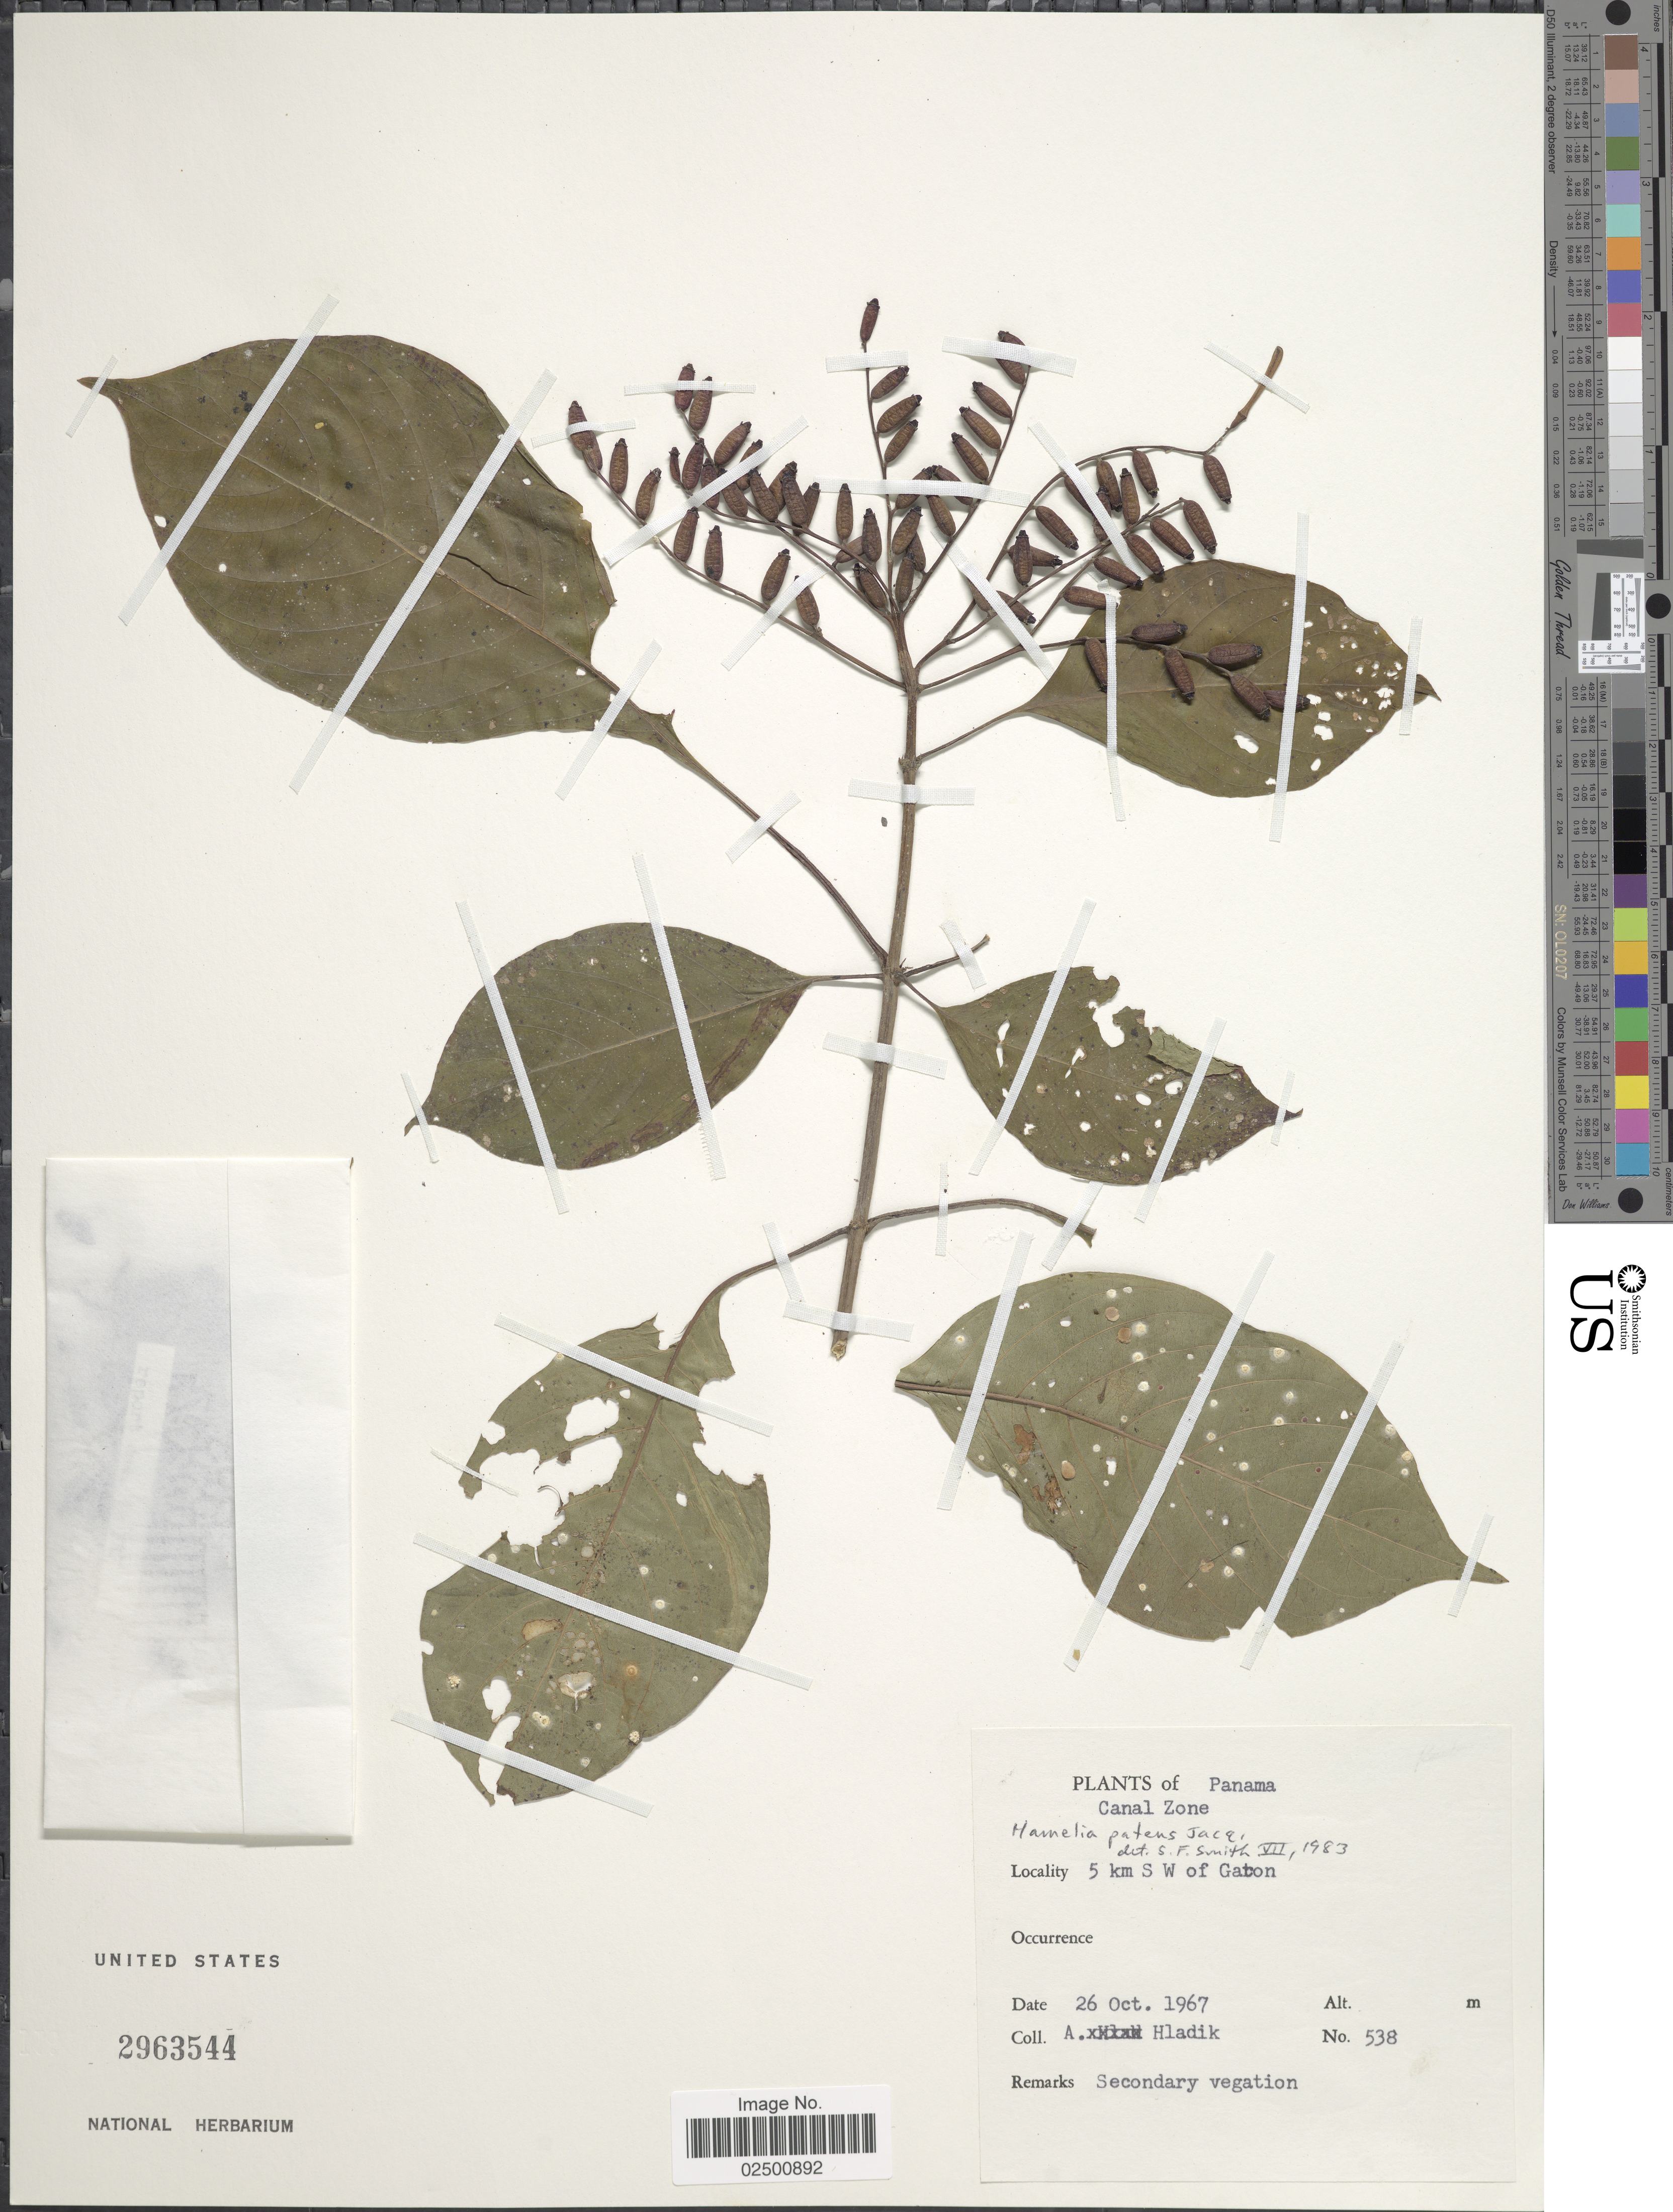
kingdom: Plantae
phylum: Tracheophyta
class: Magnoliopsida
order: Gentianales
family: Rubiaceae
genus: Hamelia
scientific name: Hamelia patens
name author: Jacq.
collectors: A. Hladik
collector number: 538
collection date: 1967-10-26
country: Panama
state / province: Colón / Panamá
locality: Canal Zone, 5 km S W of Gaton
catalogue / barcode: US 2963544